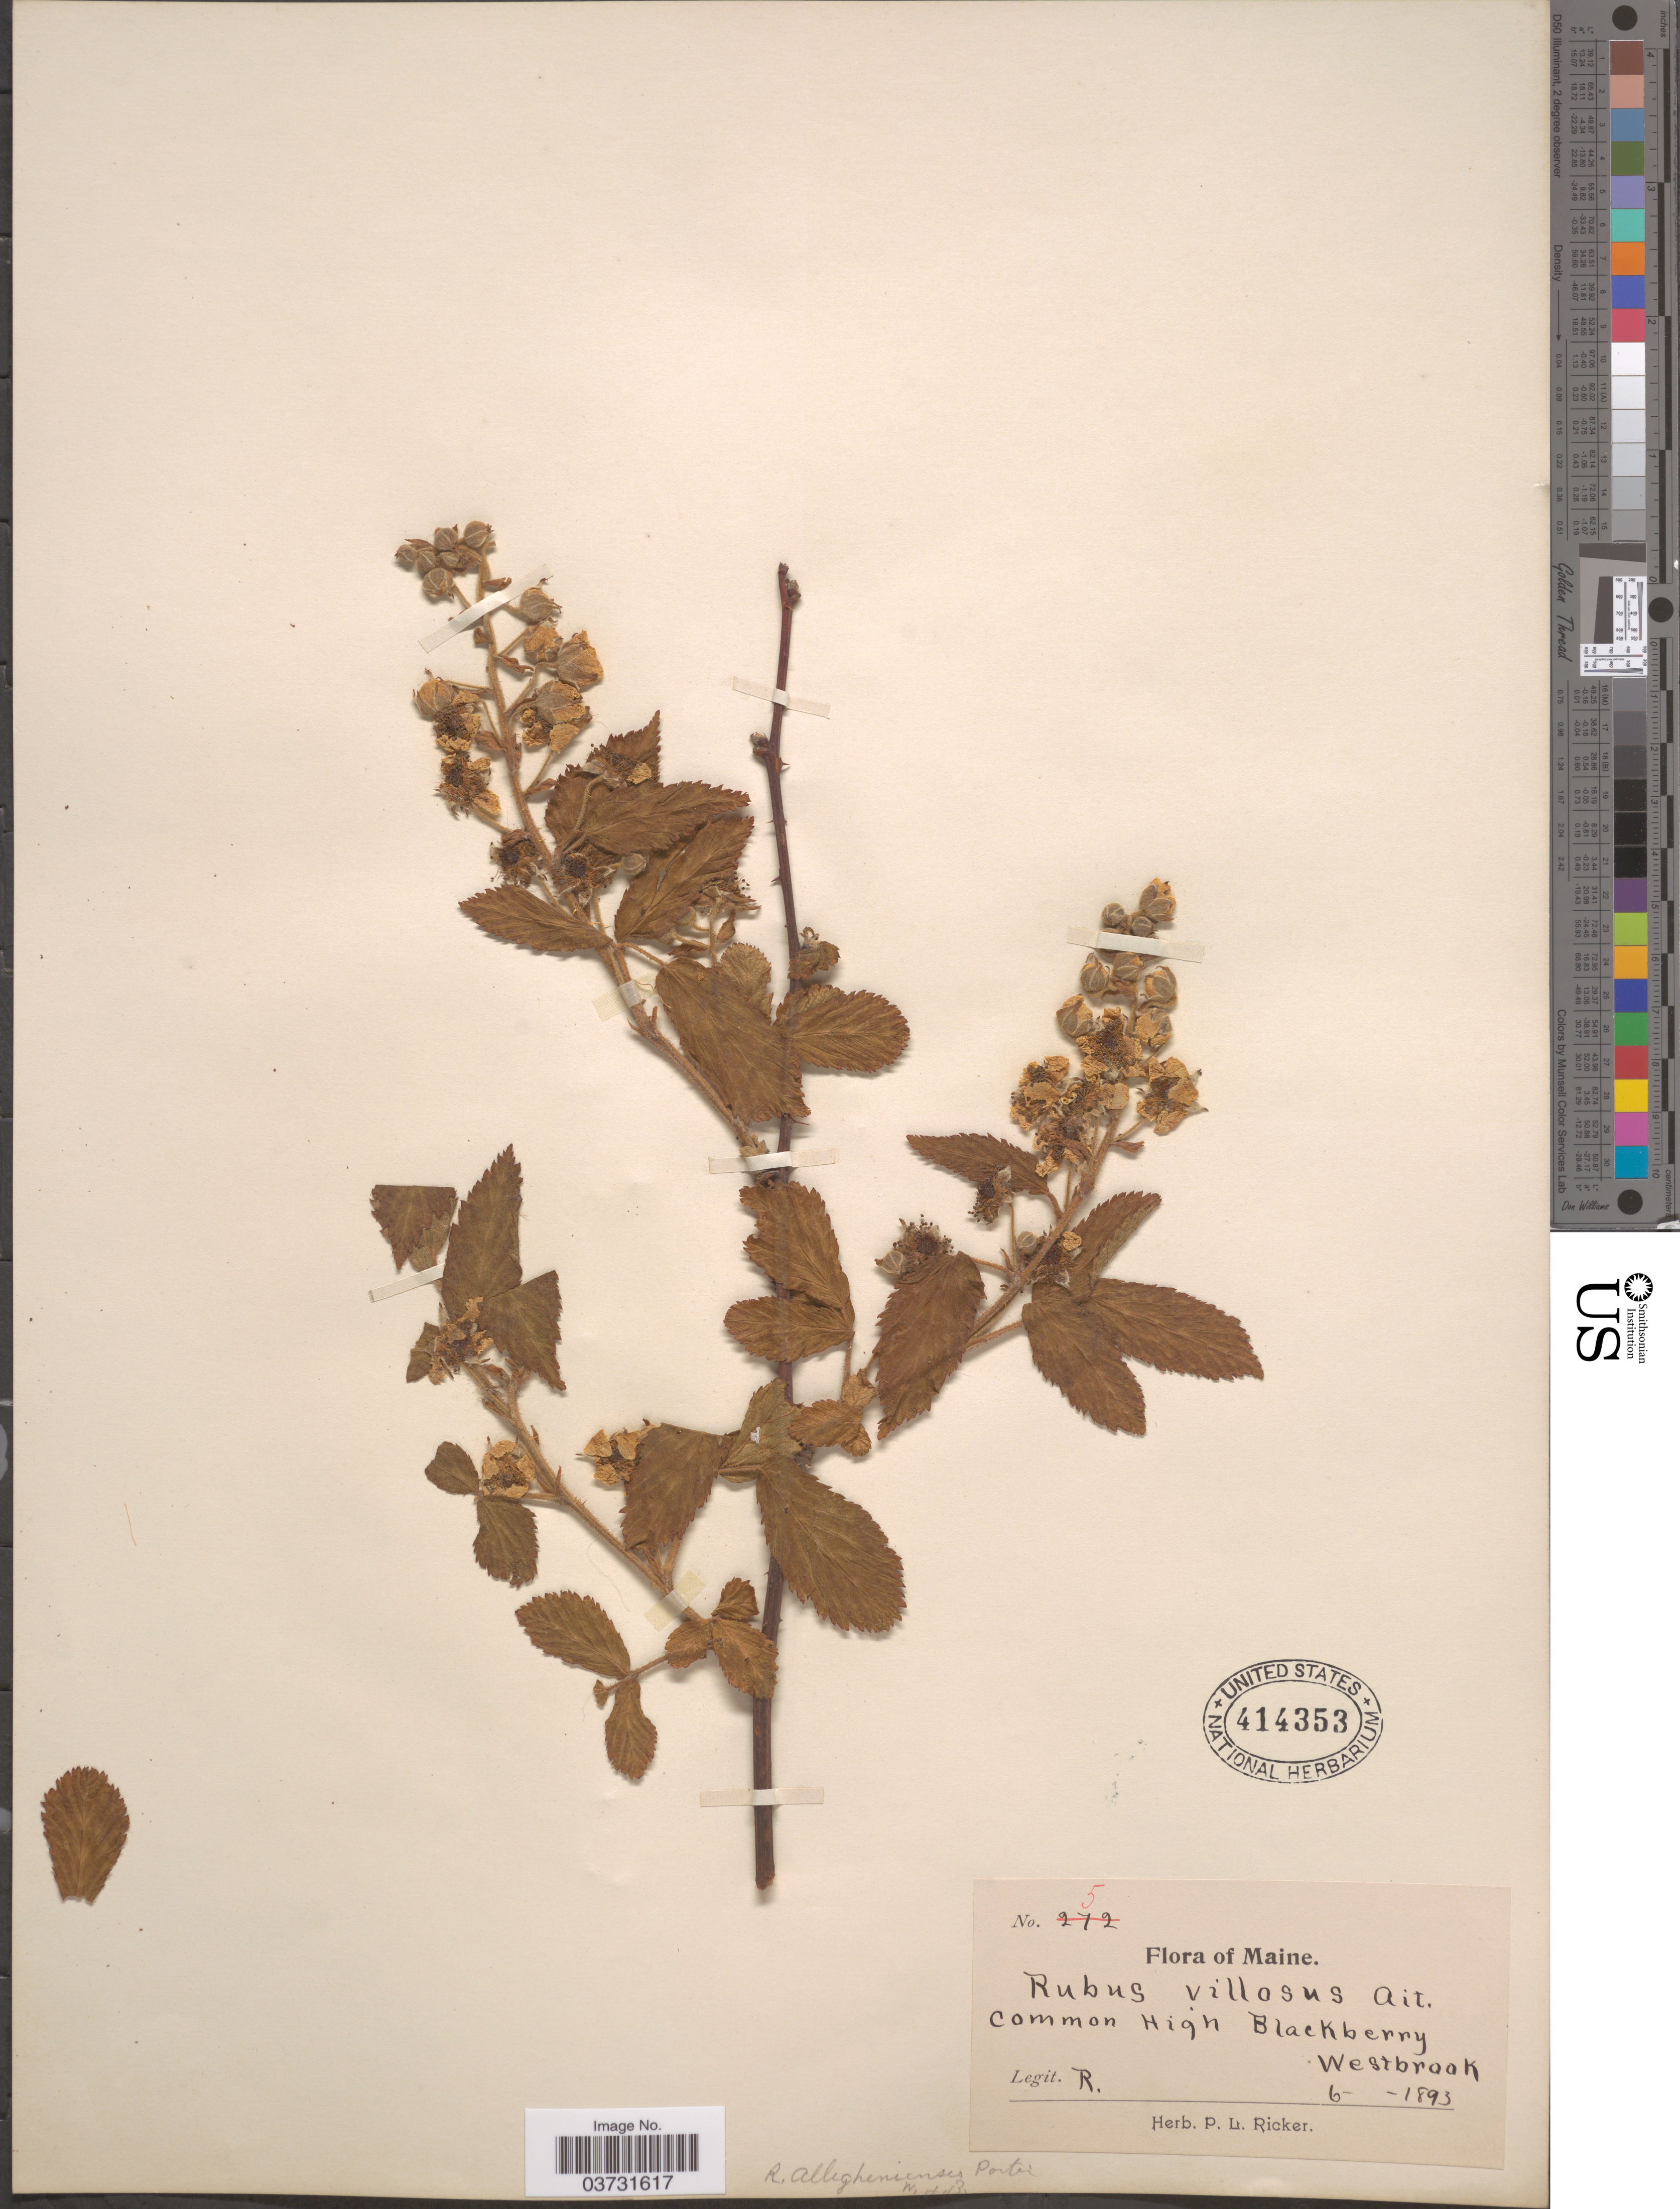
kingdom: Plantae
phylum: Tracheophyta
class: Magnoliopsida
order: Rosales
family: Rosaceae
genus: Rubus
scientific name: Rubus nigrobaccus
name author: L.H. Bailey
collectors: P. Ricker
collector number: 5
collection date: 1893-06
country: United States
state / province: Maine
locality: High Blackberry, Westbrook.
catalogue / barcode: US 414353